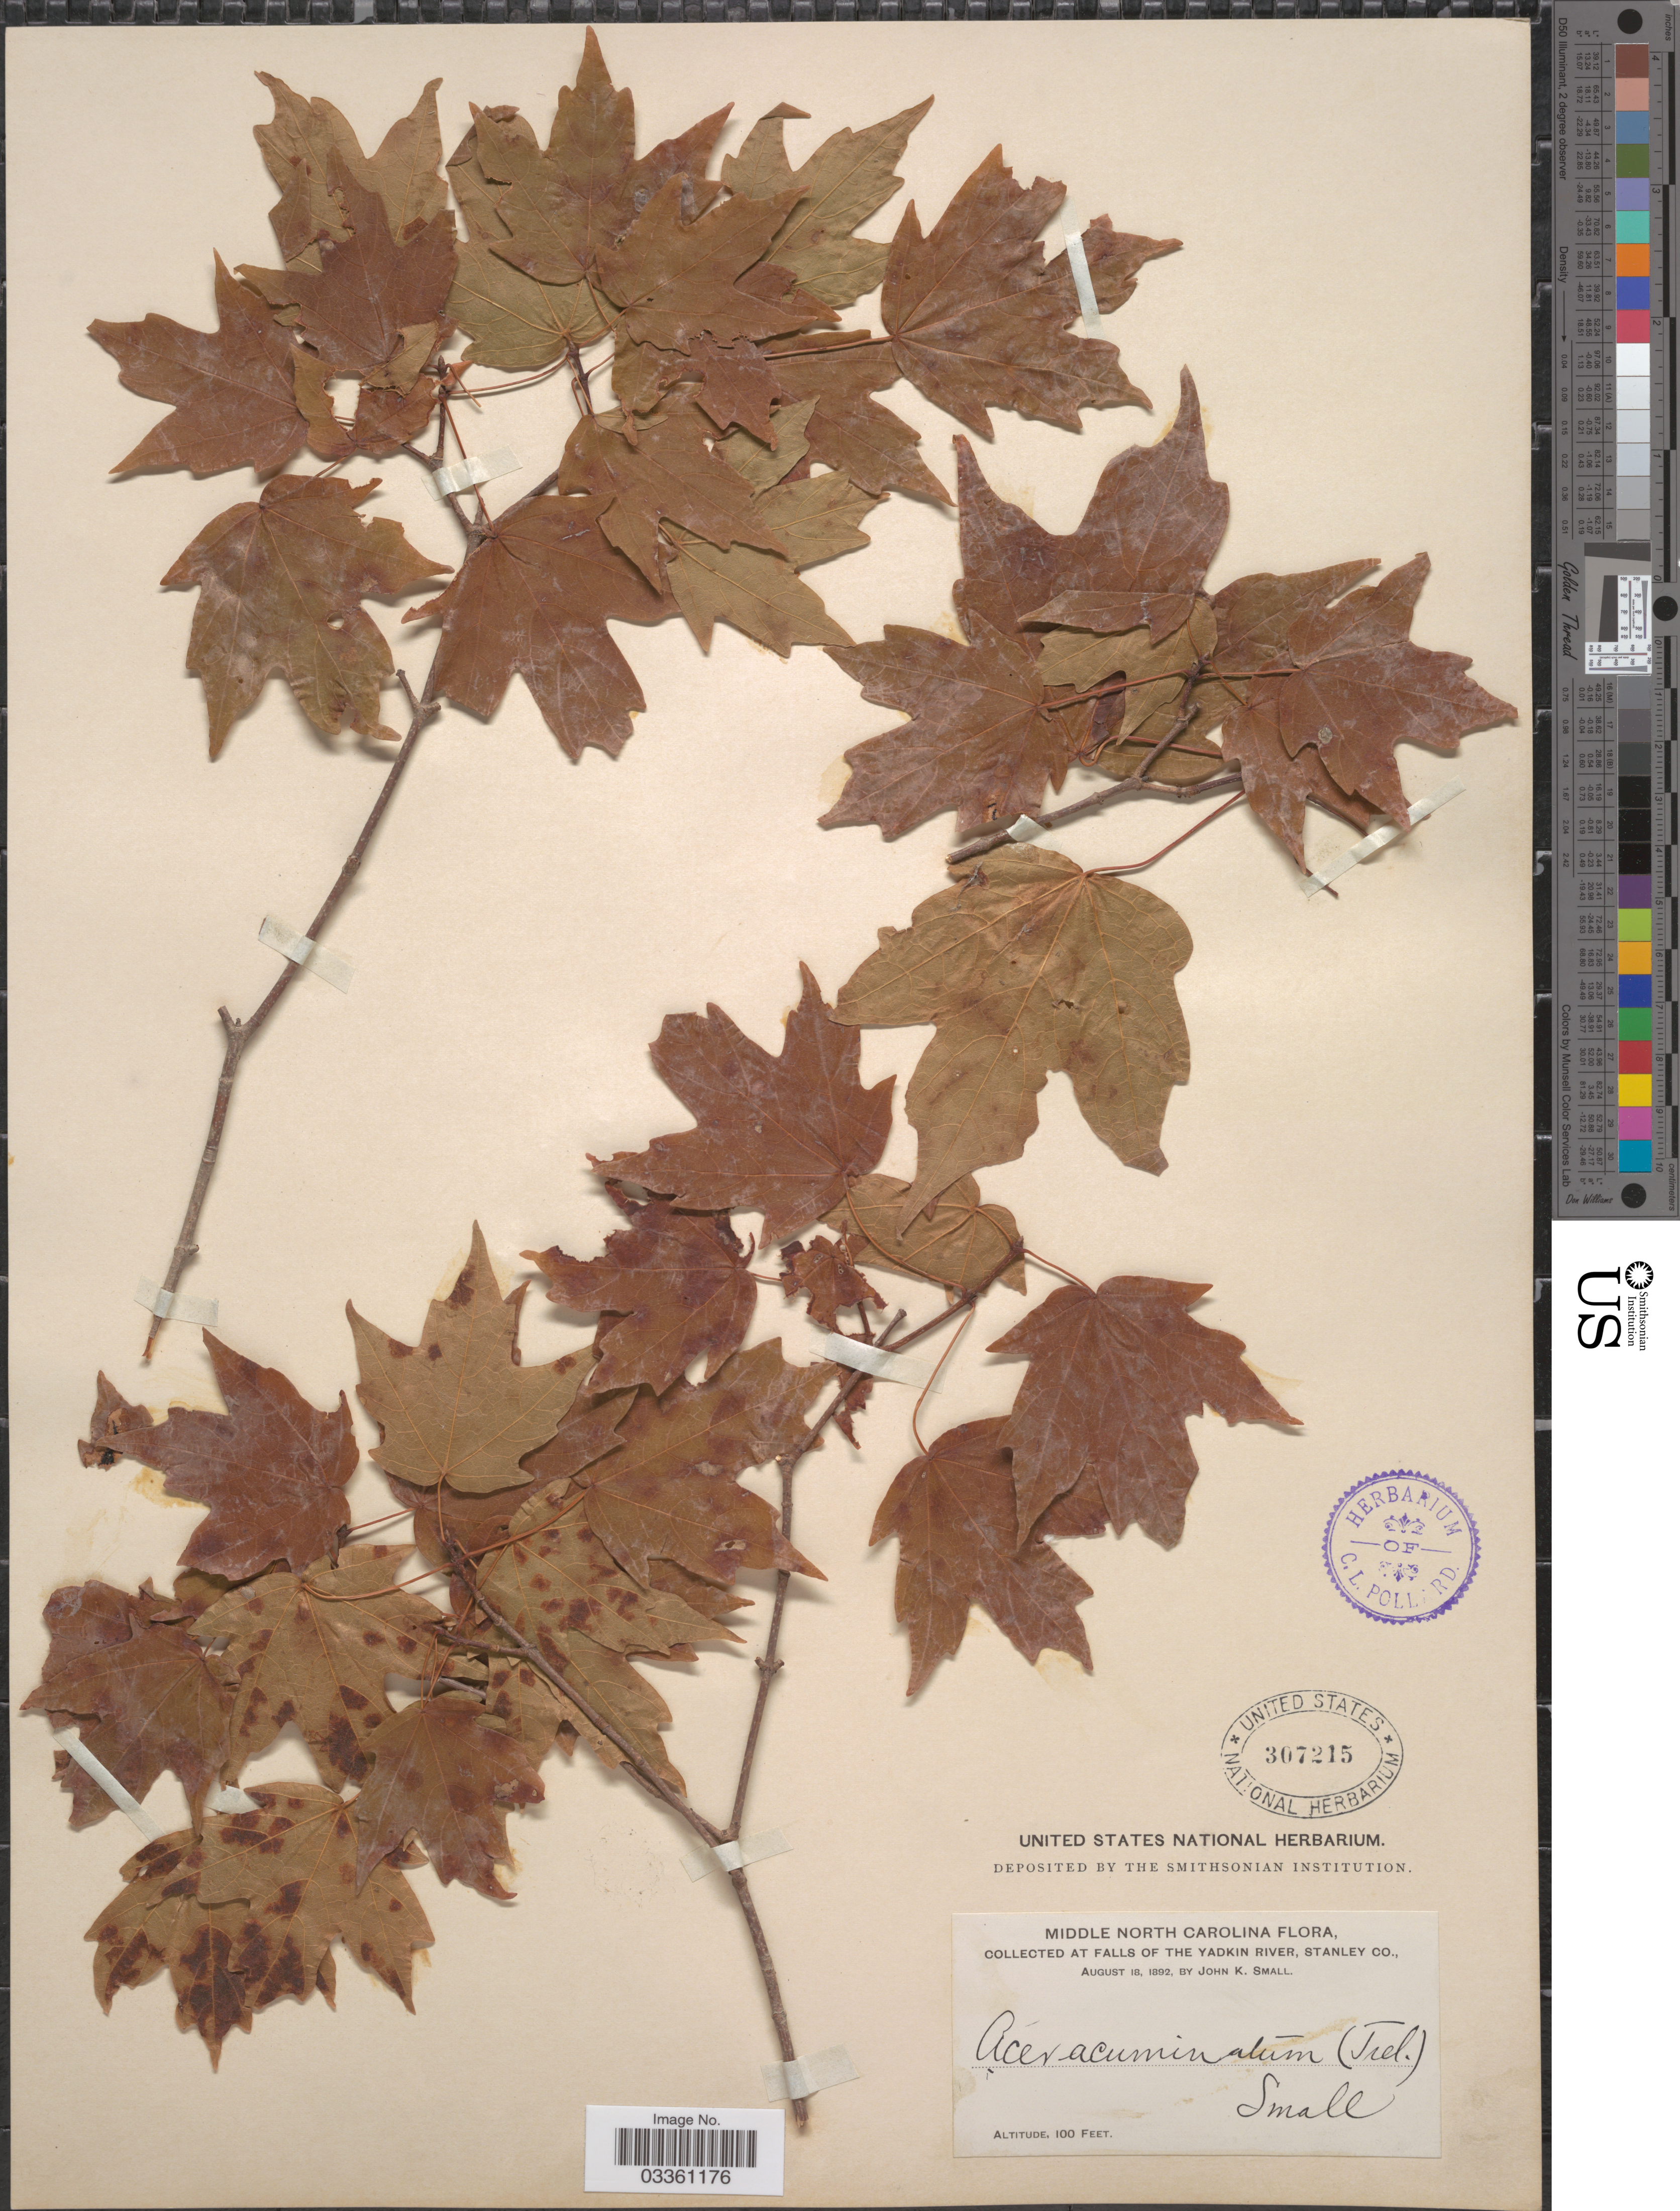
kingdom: Plantae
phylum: Tracheophyta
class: Magnoliopsida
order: Sapindales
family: Sapindaceae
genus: Acer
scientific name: Acer saccharum subsp. leucoderme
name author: (Small) Desmarais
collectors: J. K. Small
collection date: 1892-08-18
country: United States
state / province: North Carolina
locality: Middle North Carolina. At Falls of the Yadkin River, Stanley Co.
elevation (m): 30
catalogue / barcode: US 307215